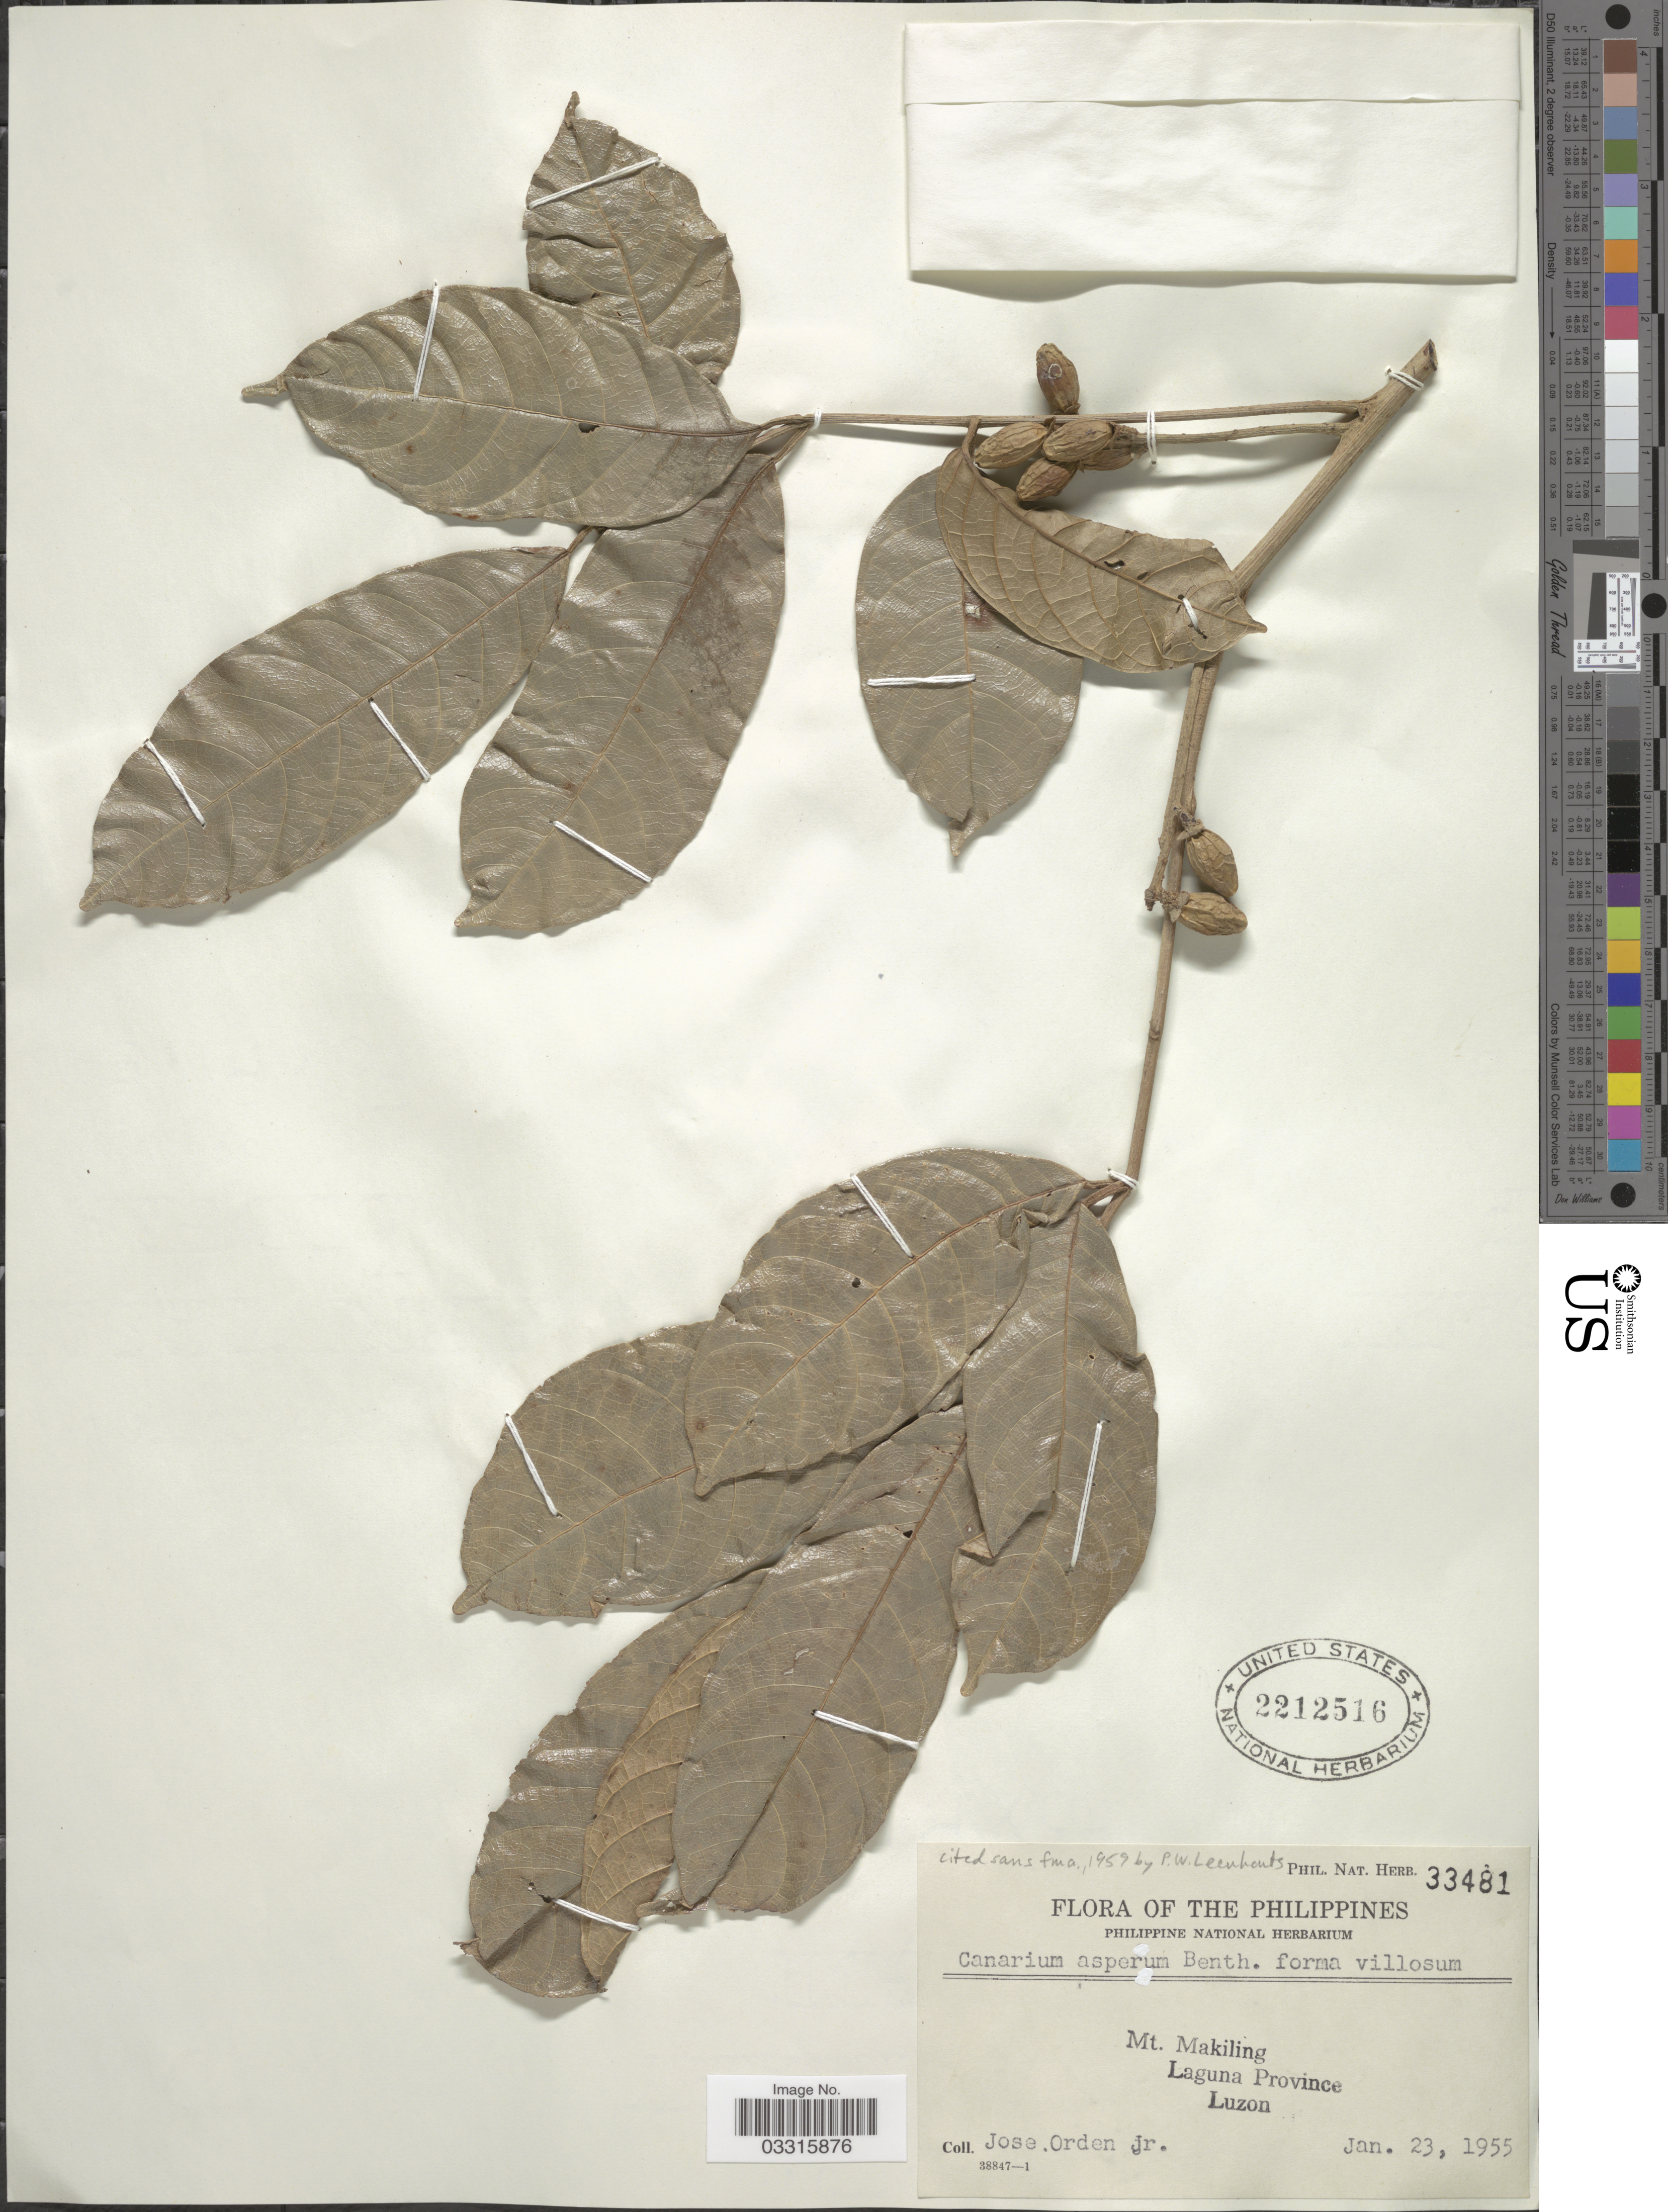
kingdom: Plantae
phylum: Tracheophyta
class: Magnoliopsida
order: Sapindales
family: Burseraceae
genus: Canarium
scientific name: Canarium asperum subsp. asperum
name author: Benth.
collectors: J. Ordon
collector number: Phil. Nat. Herb. 33481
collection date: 1955-01-23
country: Philippines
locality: Mt. Makiling. Laguna Province. Luzon.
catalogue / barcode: US 2212516